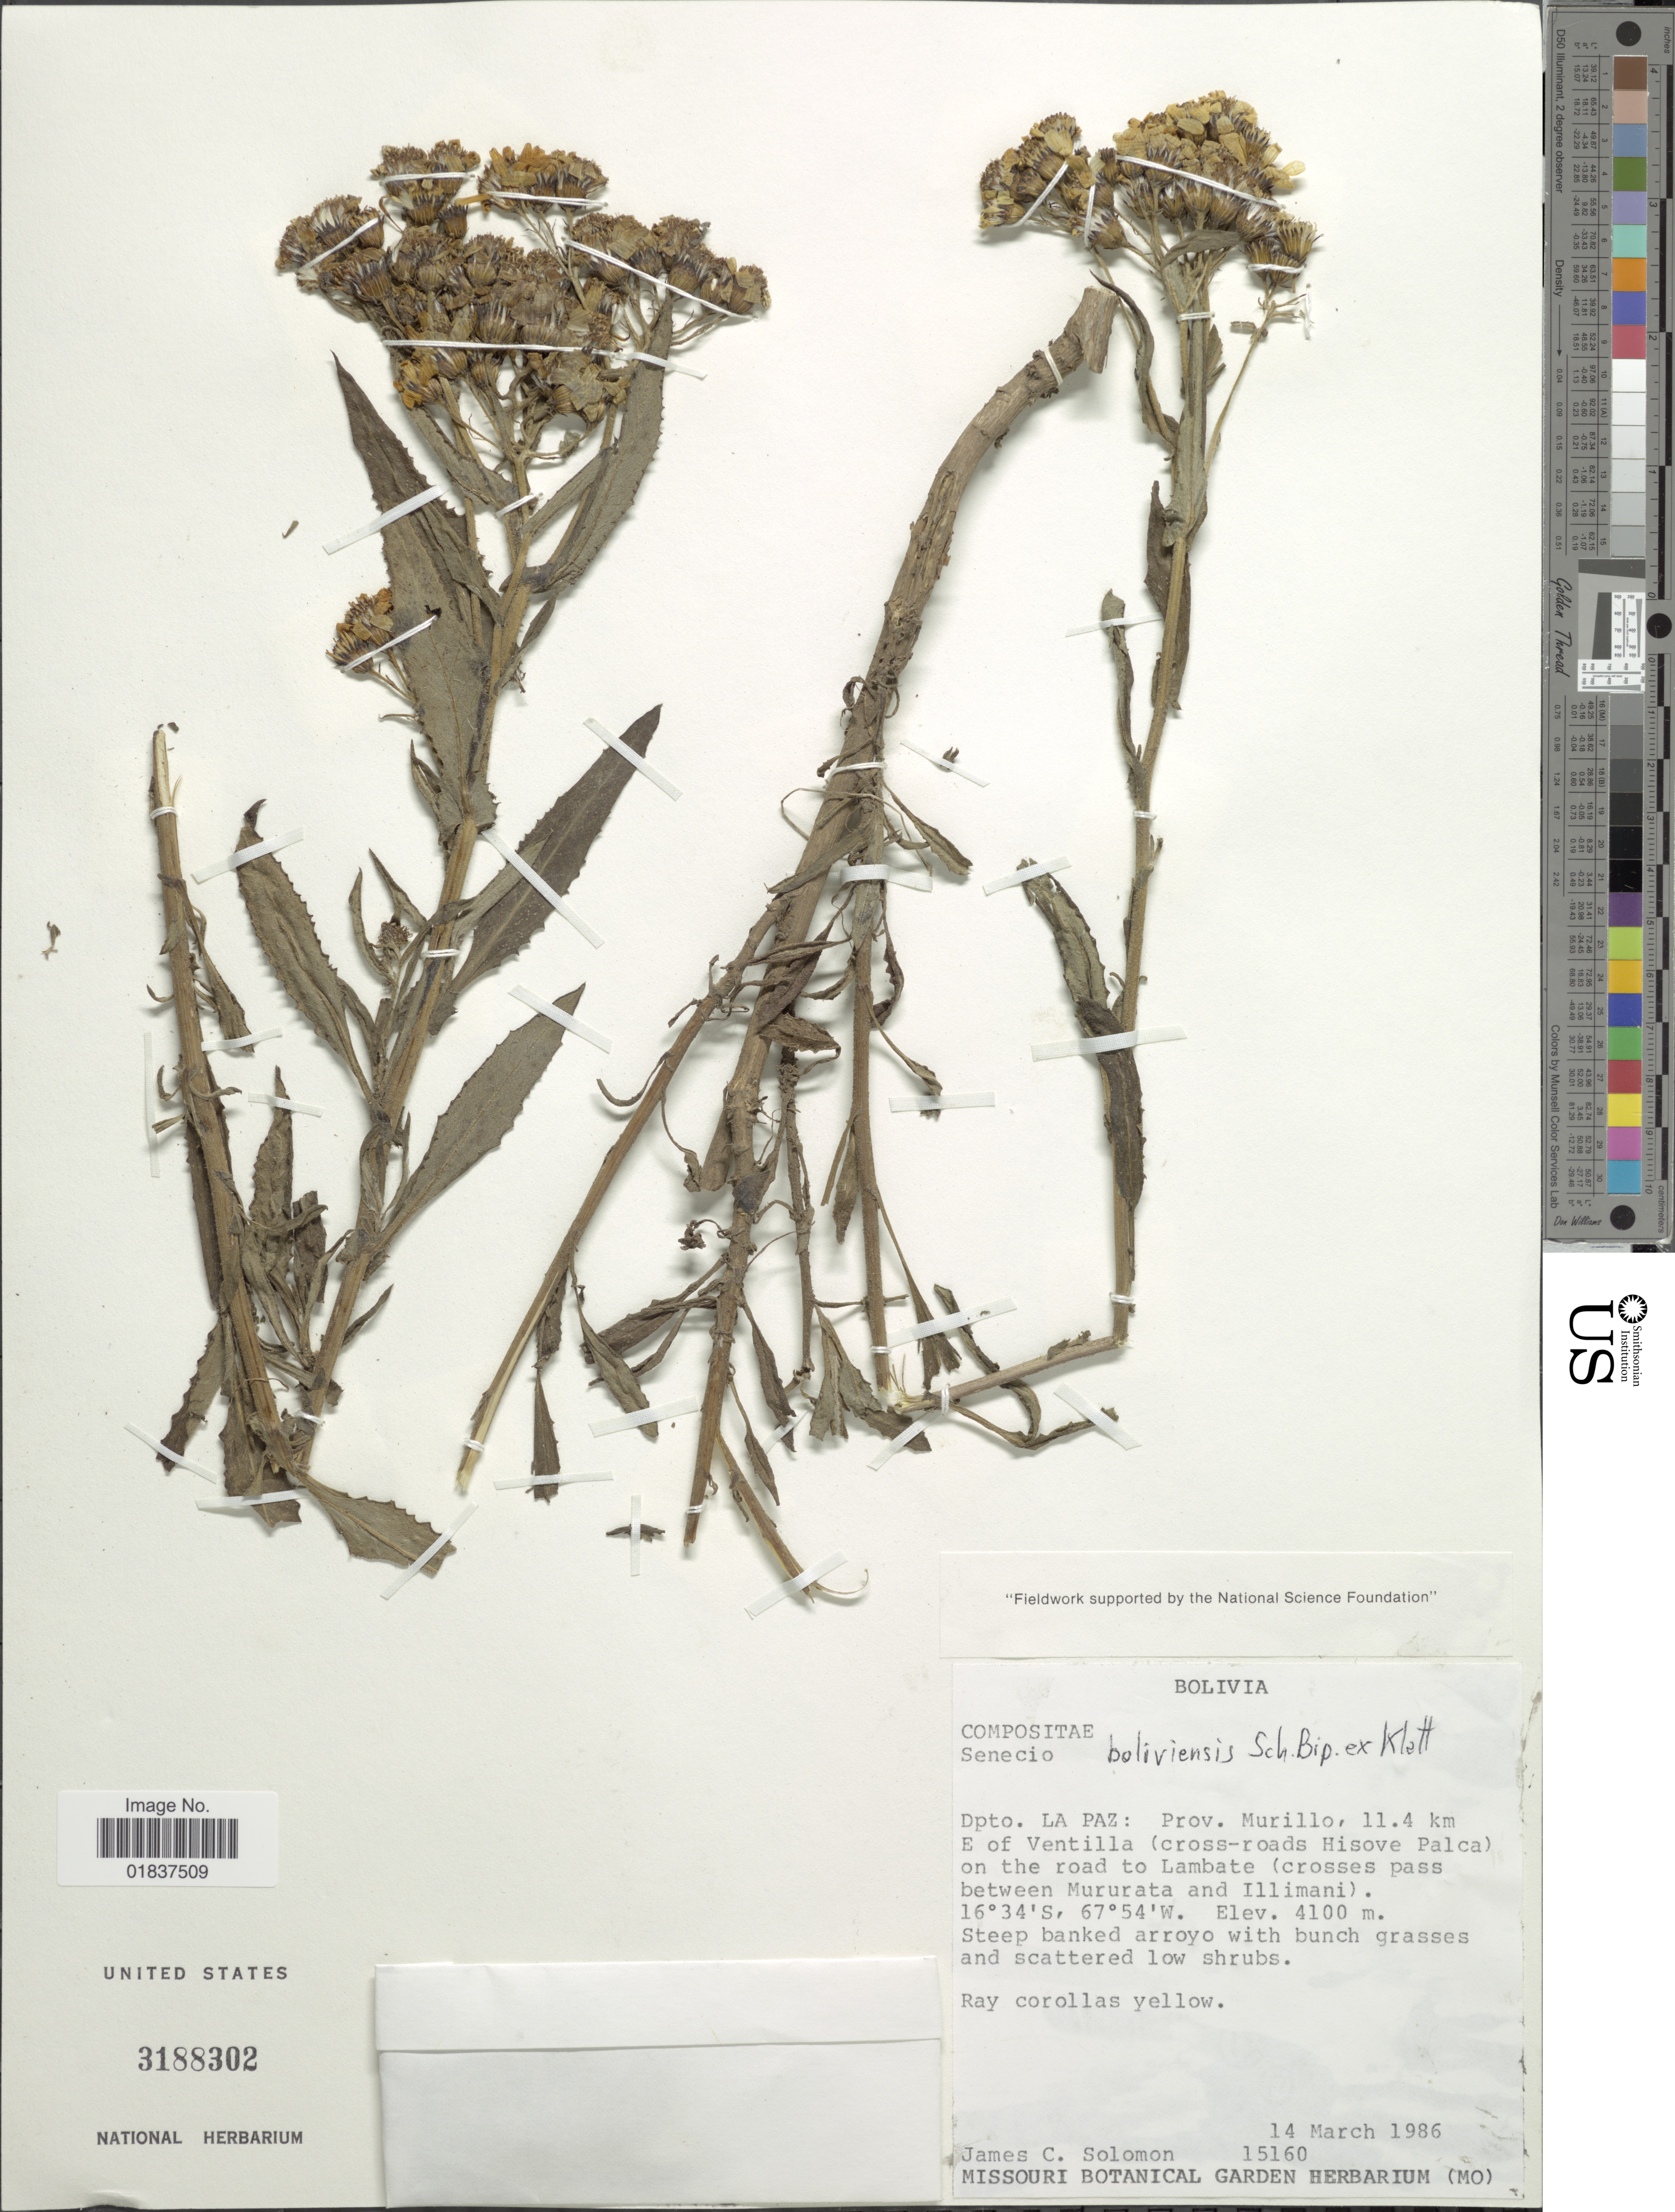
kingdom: Plantae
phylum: Tracheophyta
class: Magnoliopsida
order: Asterales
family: Asteraceae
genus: Senecio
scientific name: Senecio boliviensis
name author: Sch. Bip. ex Klatt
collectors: J. C. Solomon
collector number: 151560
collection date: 1986-03-14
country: Bolivia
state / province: La Paz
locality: Dpto. Cajamarca: Prov. Murillo, 11.4 km E of Ventilla (cross-roads Hisove Palca on the road to Lambate (crosses pass between Mururata and Illimani)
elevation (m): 4100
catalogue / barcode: US 3188302